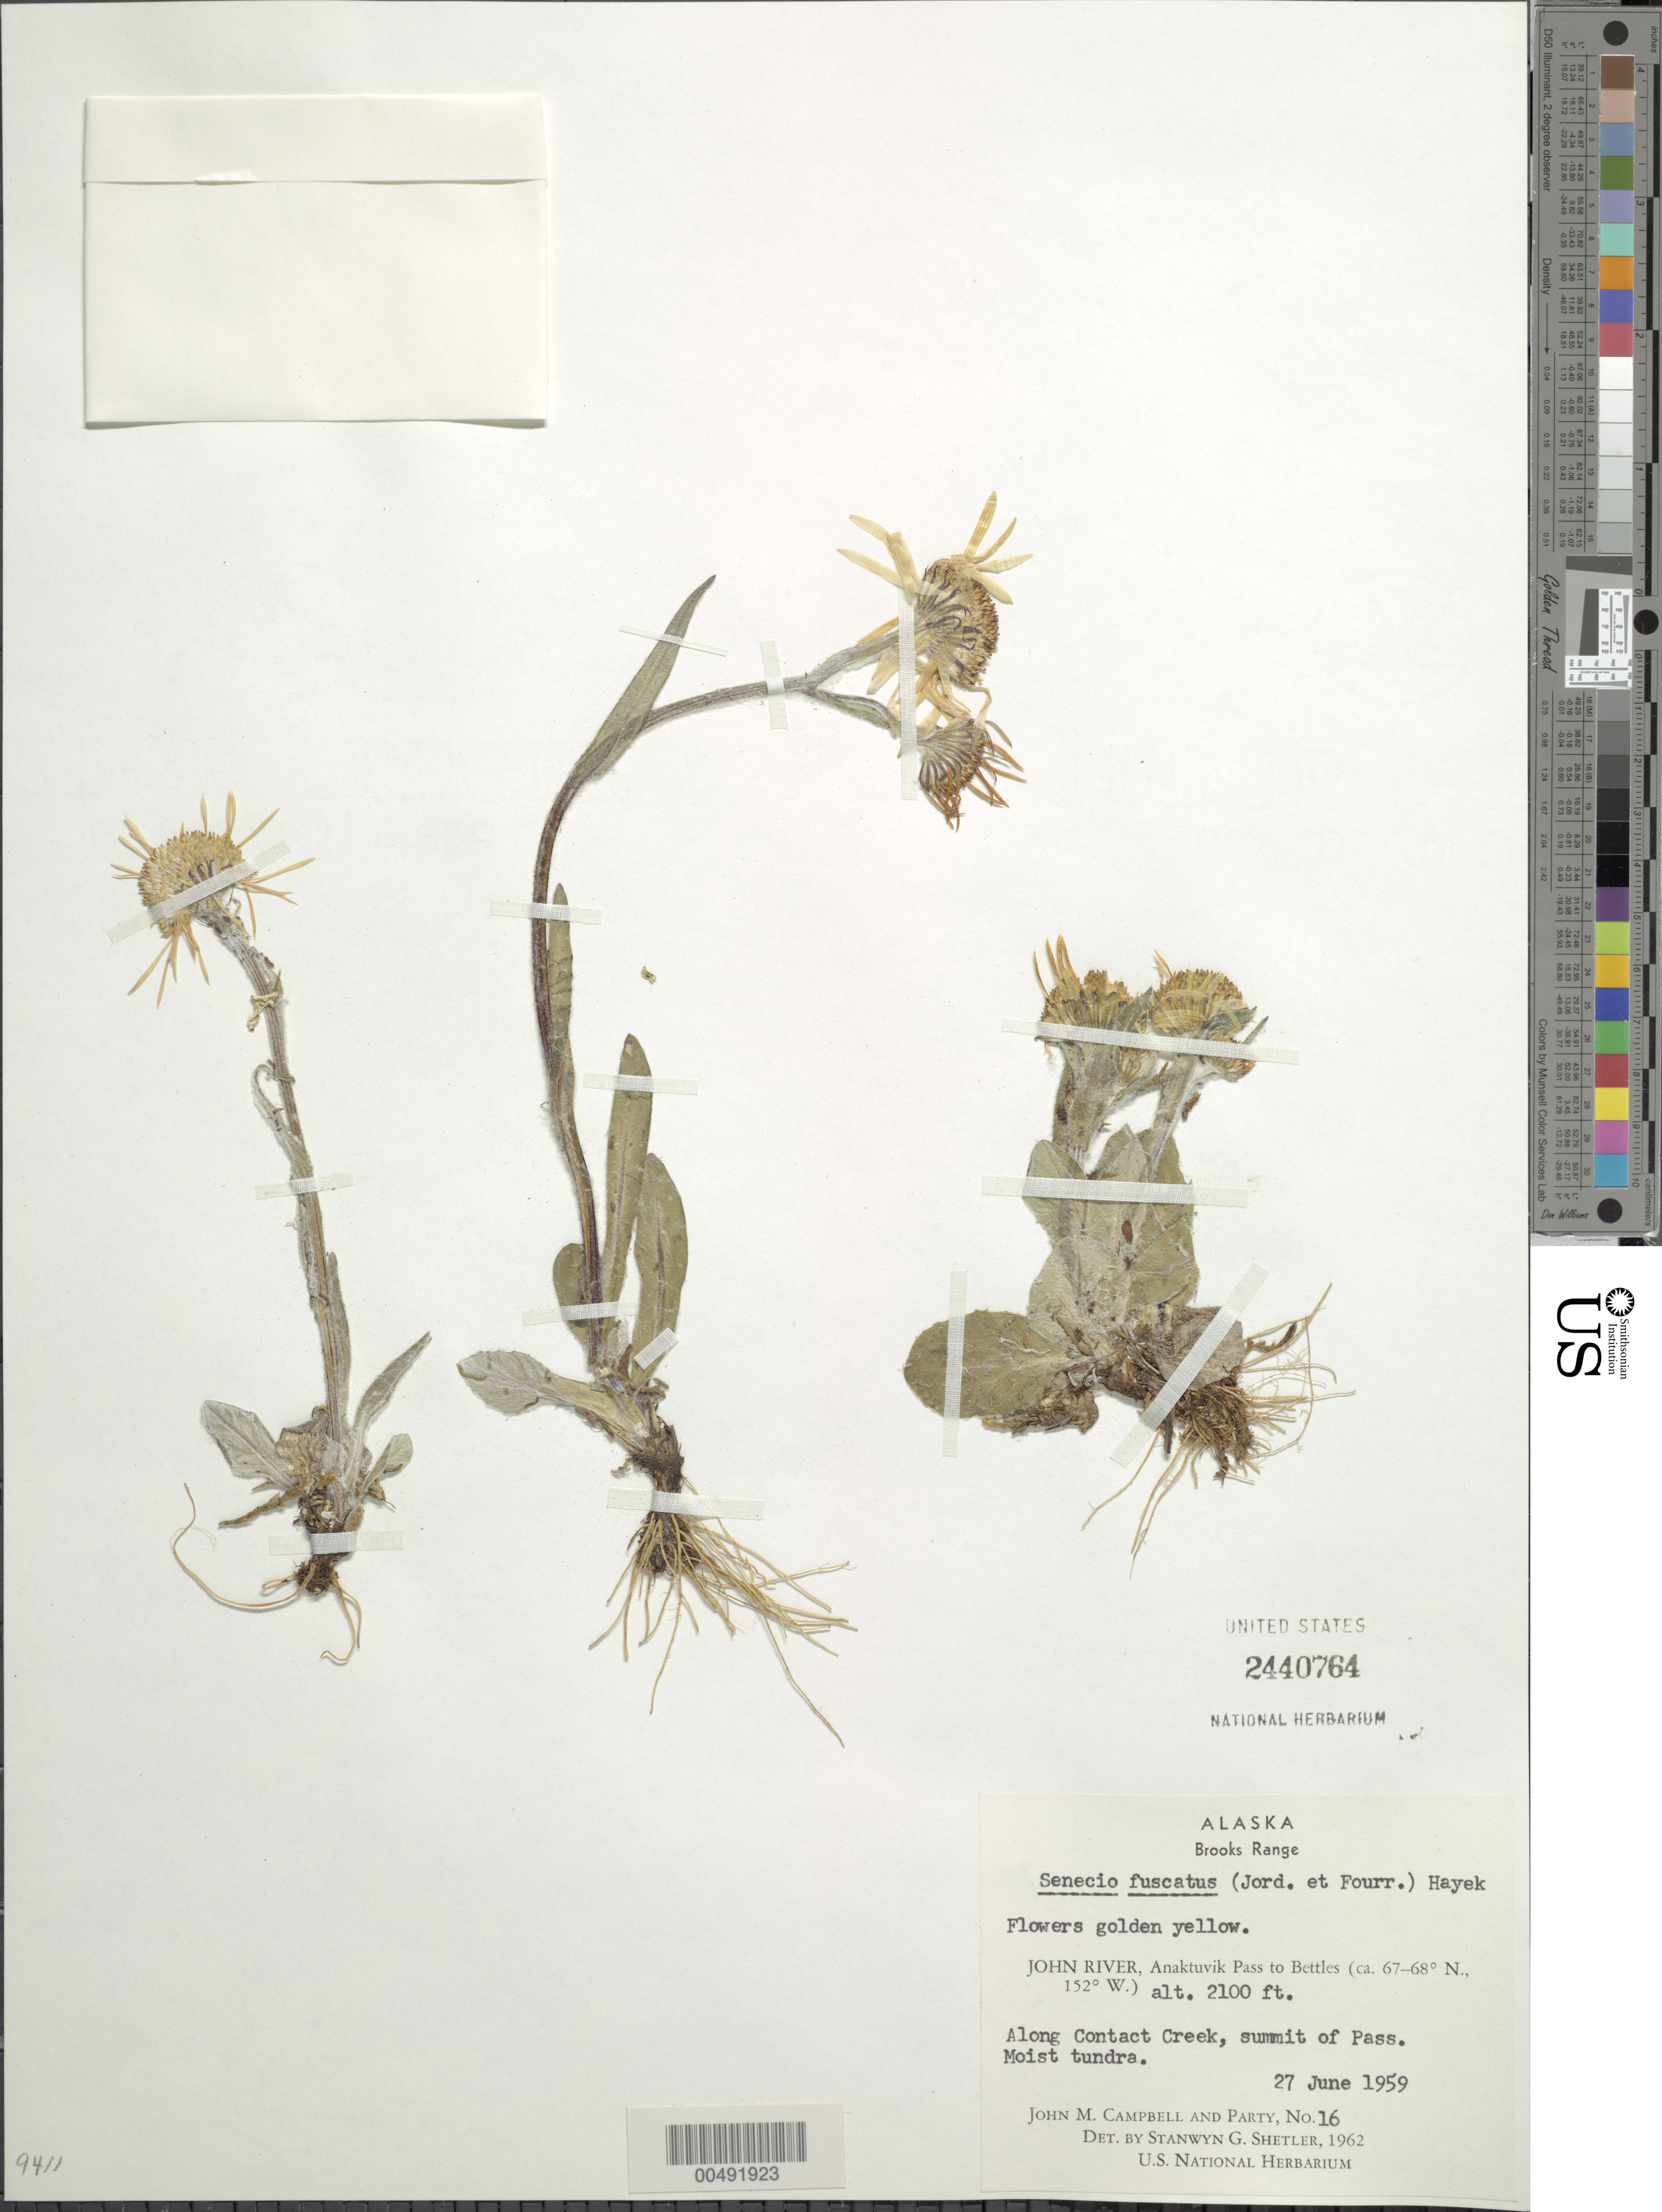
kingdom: Plantae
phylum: Tracheophyta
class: Magnoliopsida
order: Asterales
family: Asteraceae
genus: Senecio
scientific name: Senecio fuscatus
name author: (Jord. & Fourr.) Hayek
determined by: Shetler, Stanwyn G., (US), NMNH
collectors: J. M. Campbell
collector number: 16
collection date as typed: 27 Jun 1959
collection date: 1959-06-27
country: United States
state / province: Alaska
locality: Brooks Range, John River, summit of Anaktuvuk Pass, along Contact Creek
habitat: moist tundra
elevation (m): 640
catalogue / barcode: US 2440764